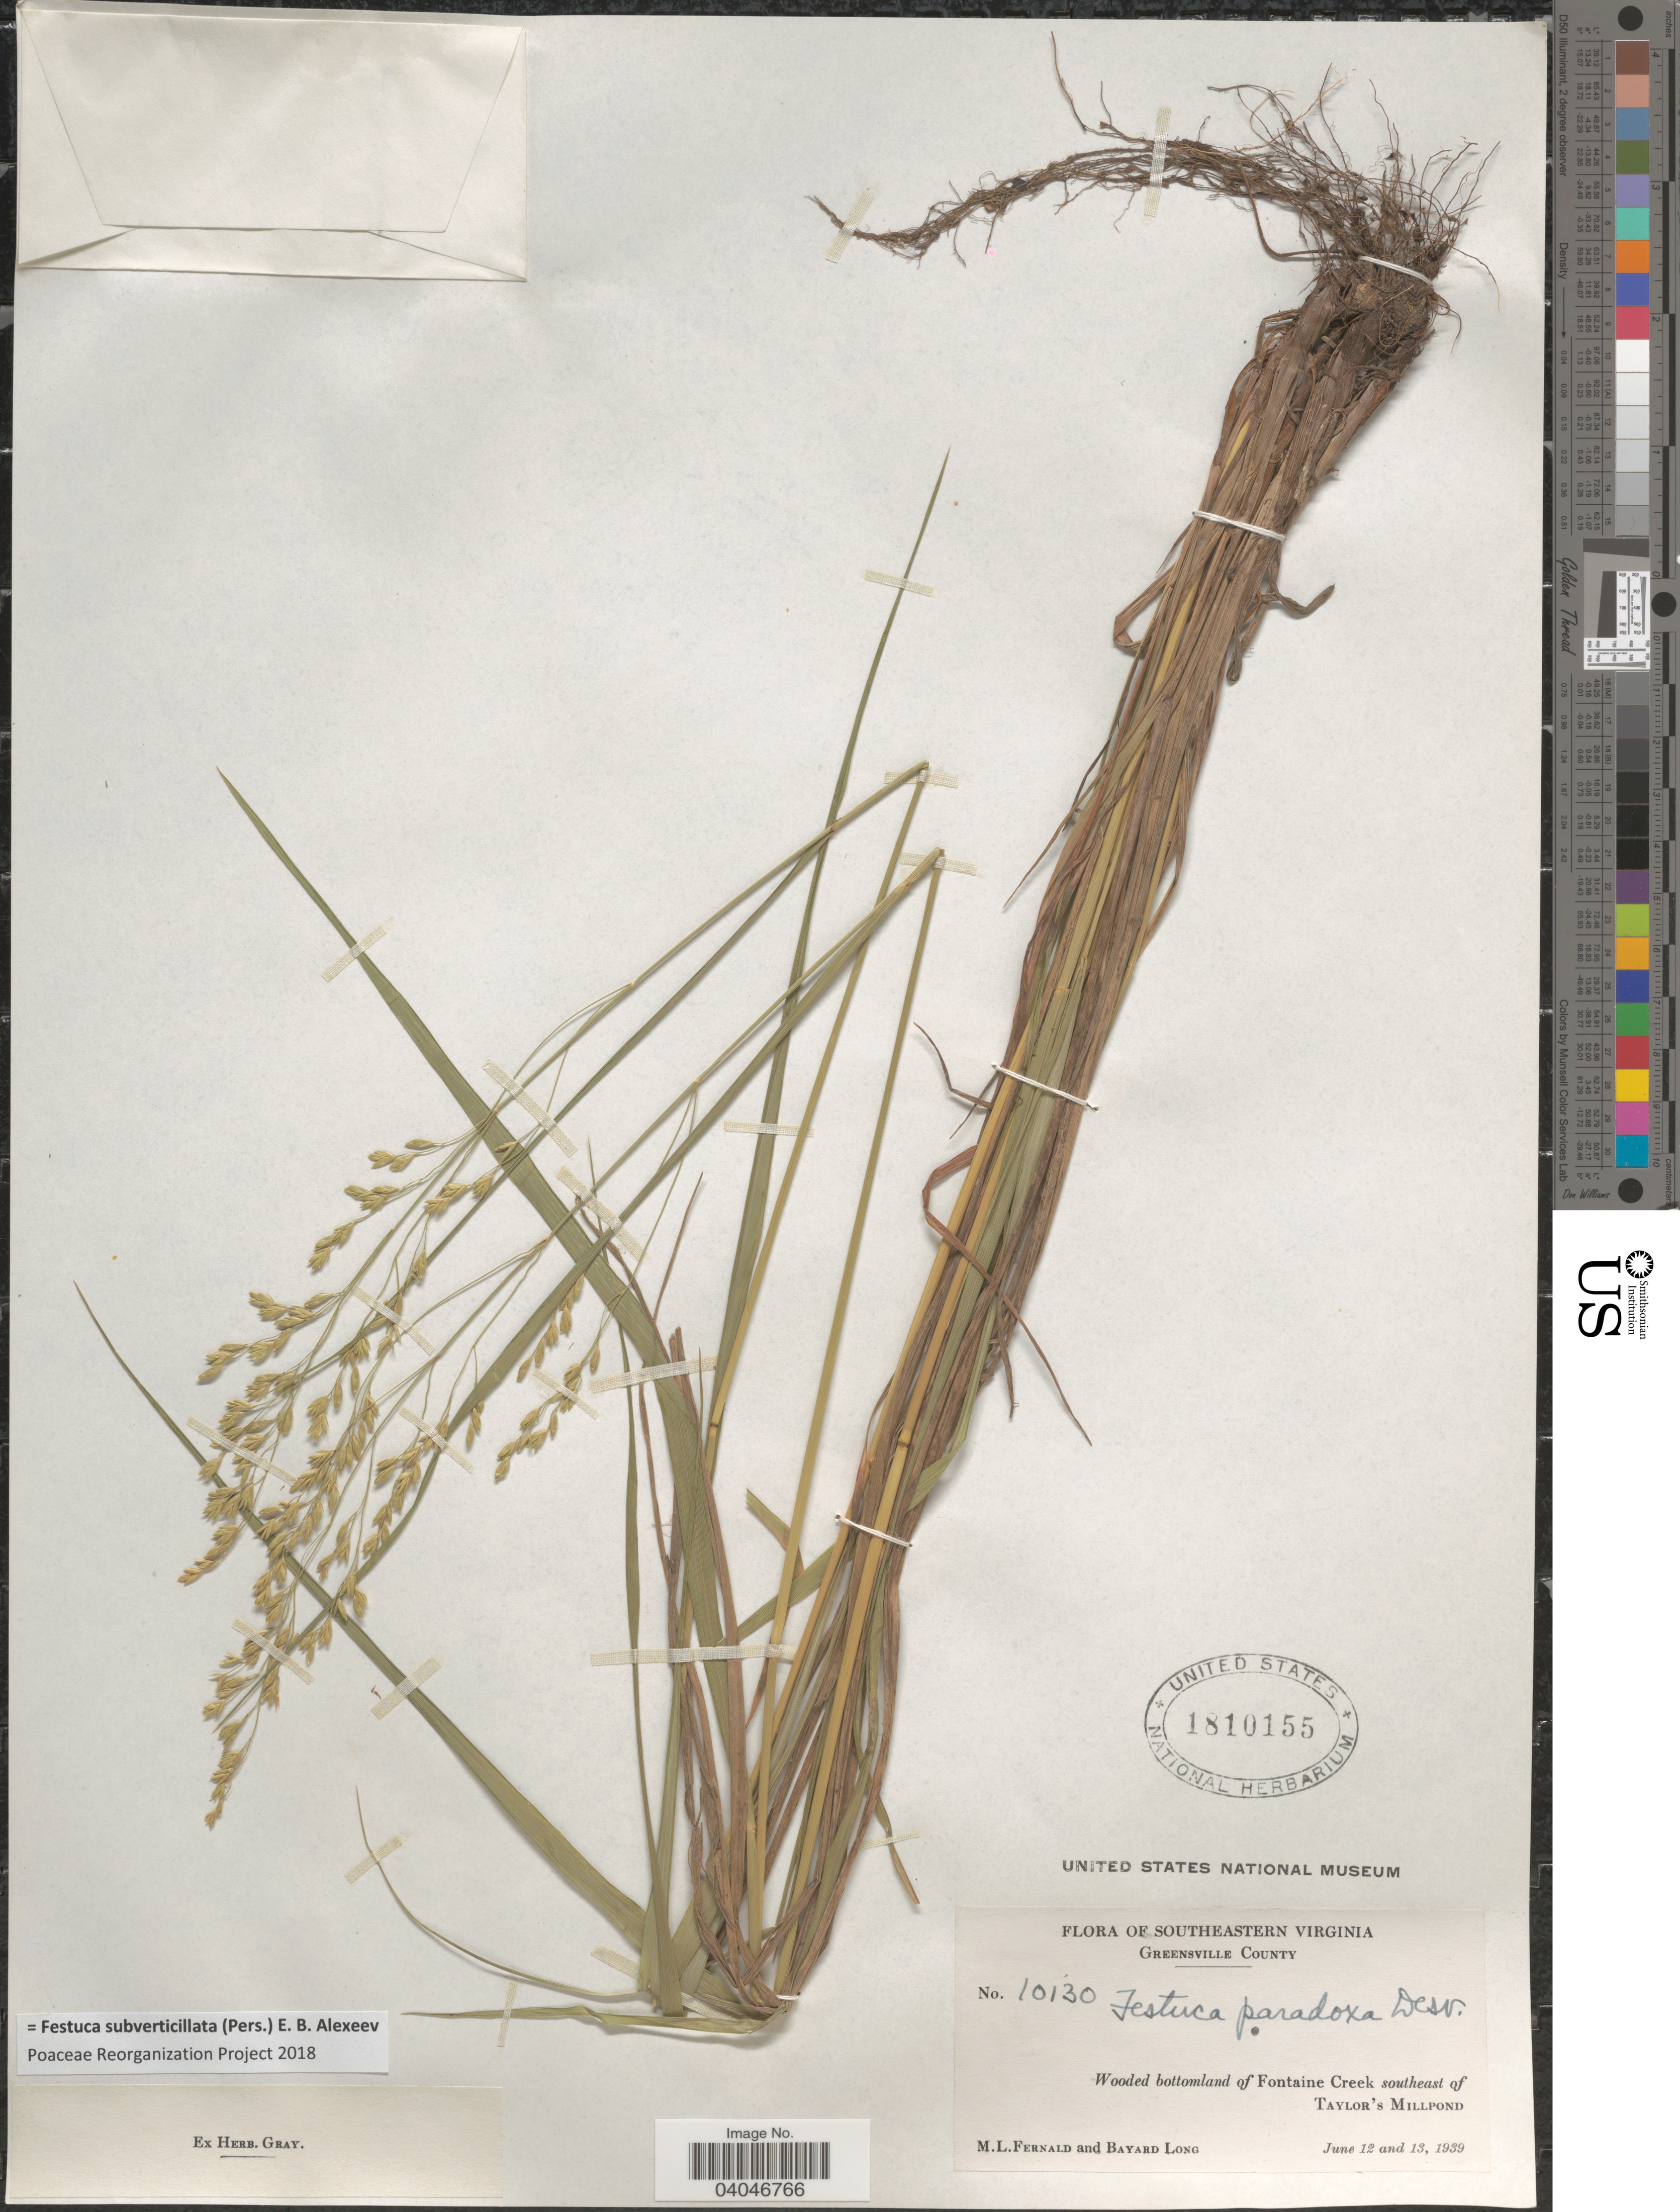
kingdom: Plantae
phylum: Tracheophyta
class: Liliopsida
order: Poales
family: Poaceae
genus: Festuca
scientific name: Festuca subverticillata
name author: (Pers.) E.B. Alexeev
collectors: M. L. Fernald & B. Long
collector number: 10130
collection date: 1939-06-12/1939-06-13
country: United States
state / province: Virginia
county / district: Greensville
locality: Southeastern Virginia. Greensville County. Wooded bottomland of Fontaine Creek southeast of Taylor's Millpond.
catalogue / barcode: US 1810155